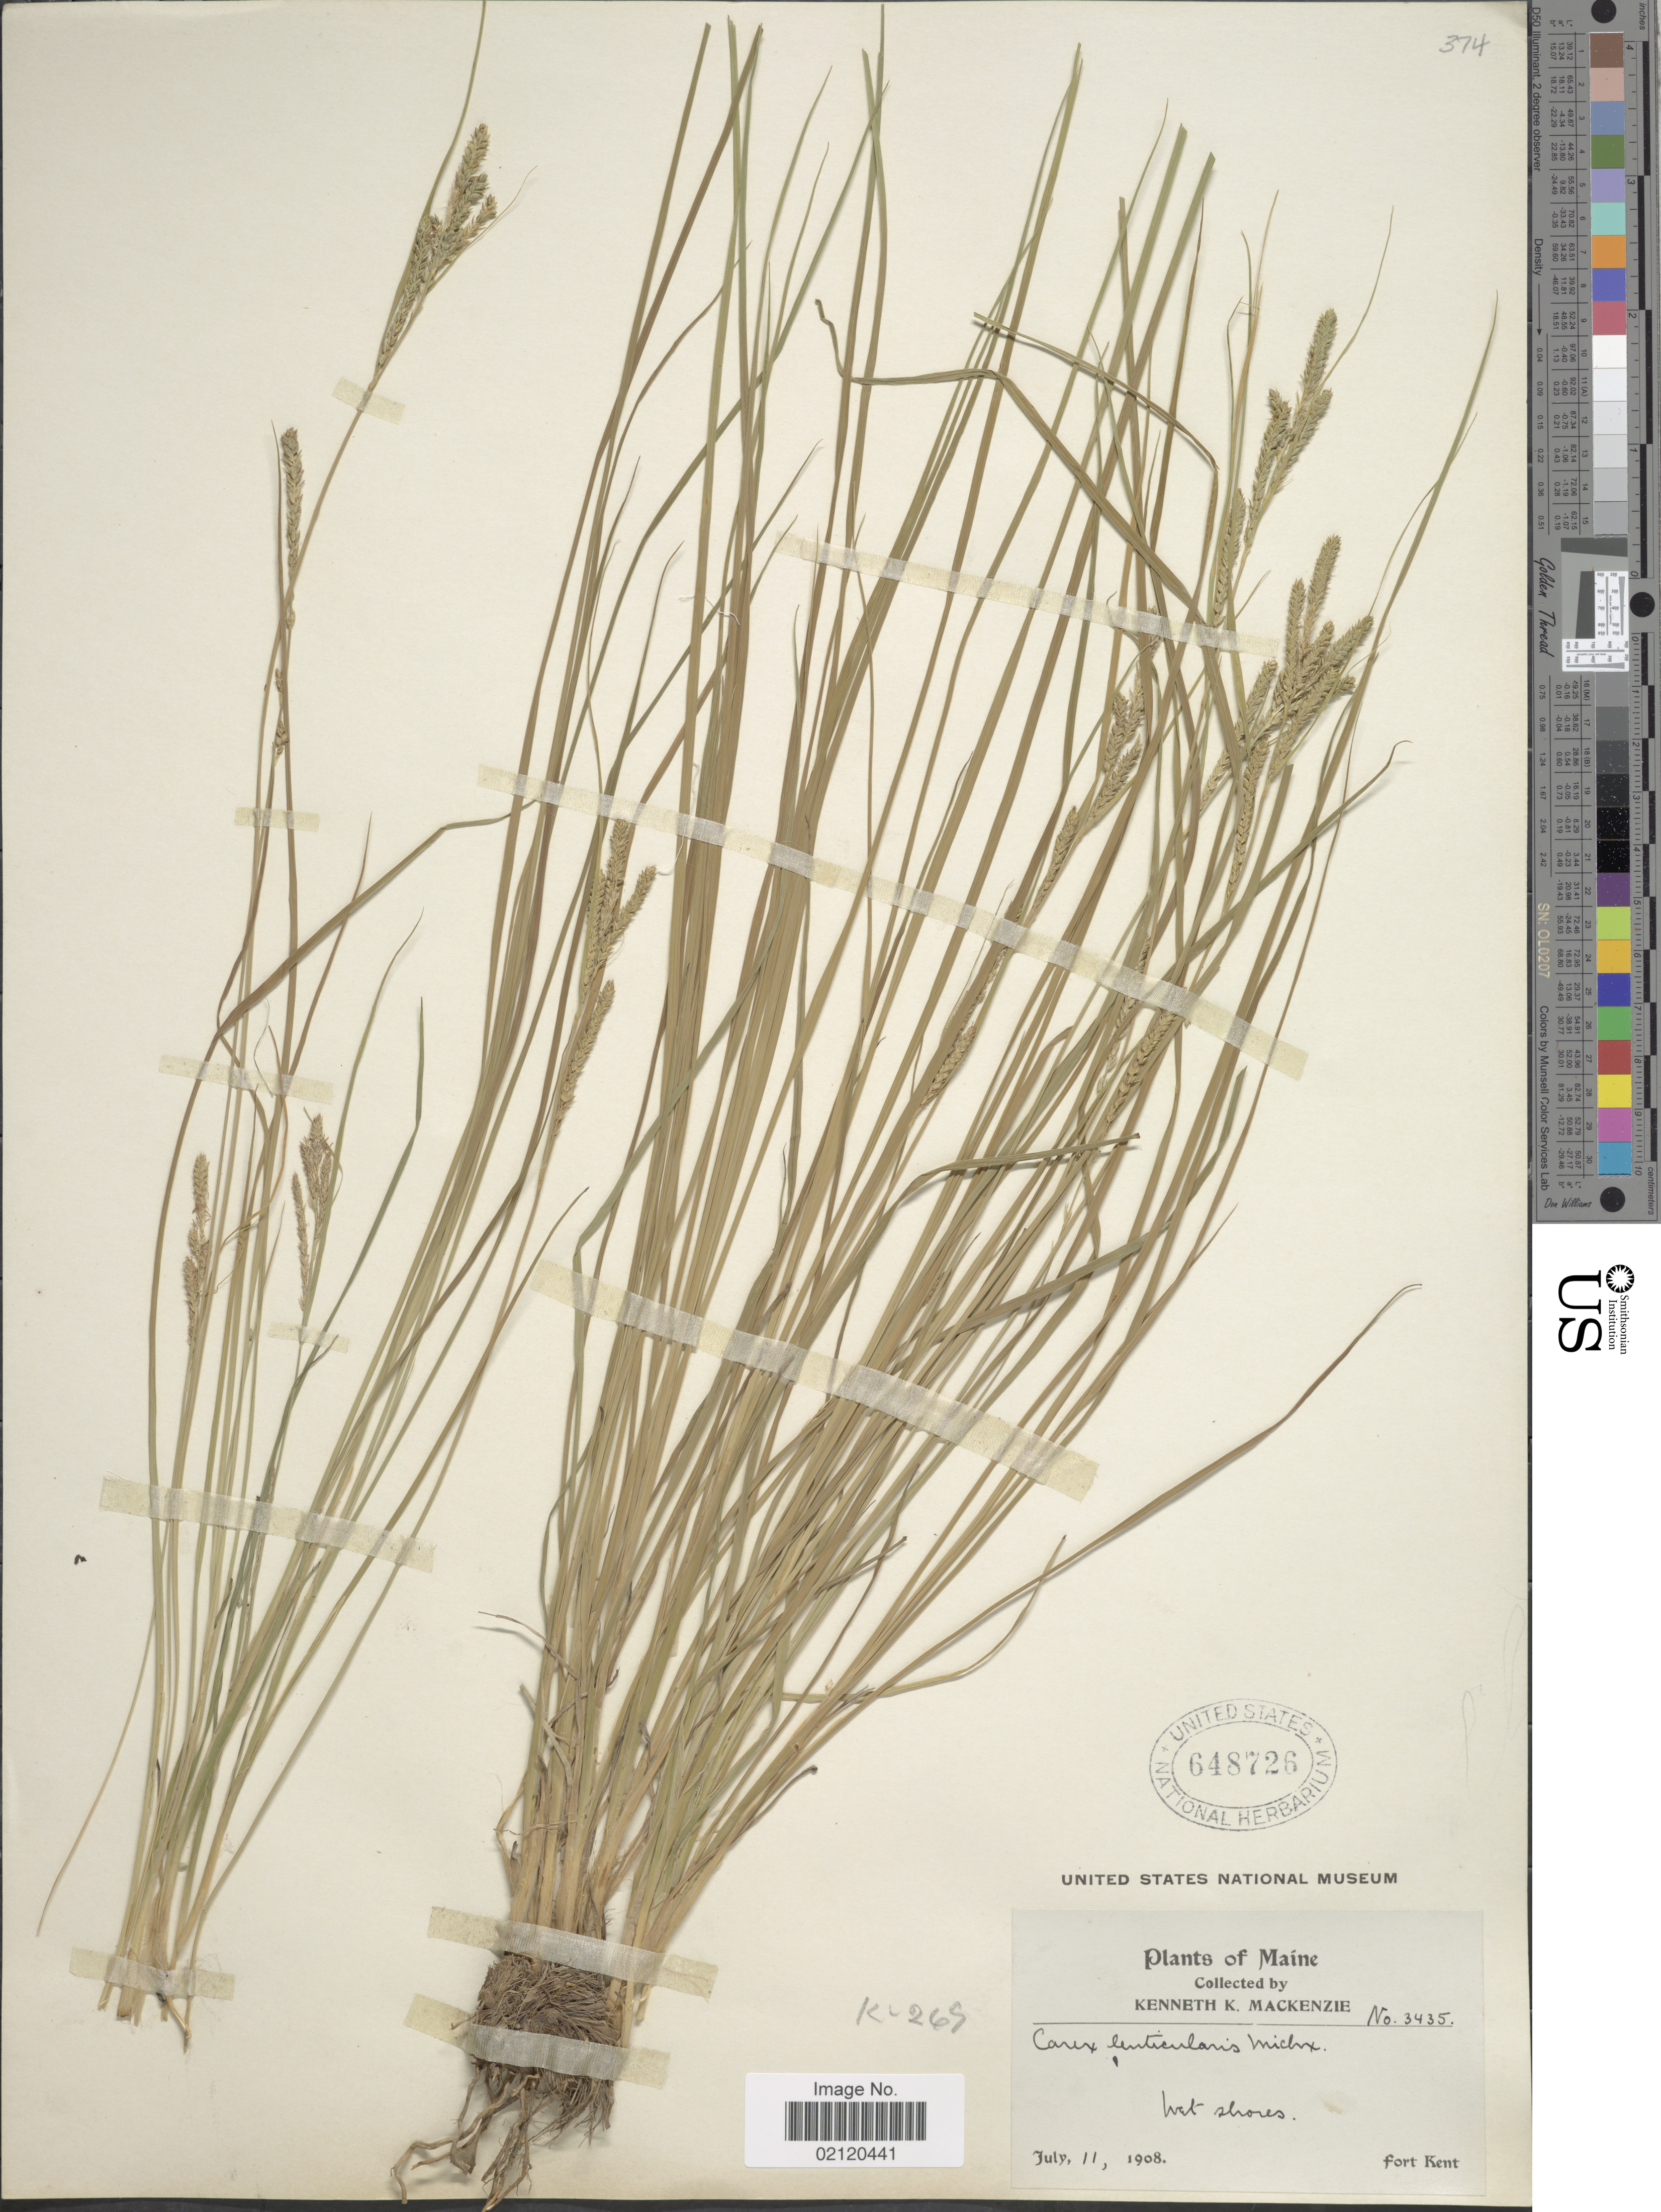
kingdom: Plantae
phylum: Tracheophyta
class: Liliopsida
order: Poales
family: Cyperaceae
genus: Carex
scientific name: Carex lenticularis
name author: Michx.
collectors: K. K. Mackenzie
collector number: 3435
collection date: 1908-07-11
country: United States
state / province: Maine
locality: Fort Kent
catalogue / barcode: US 648726